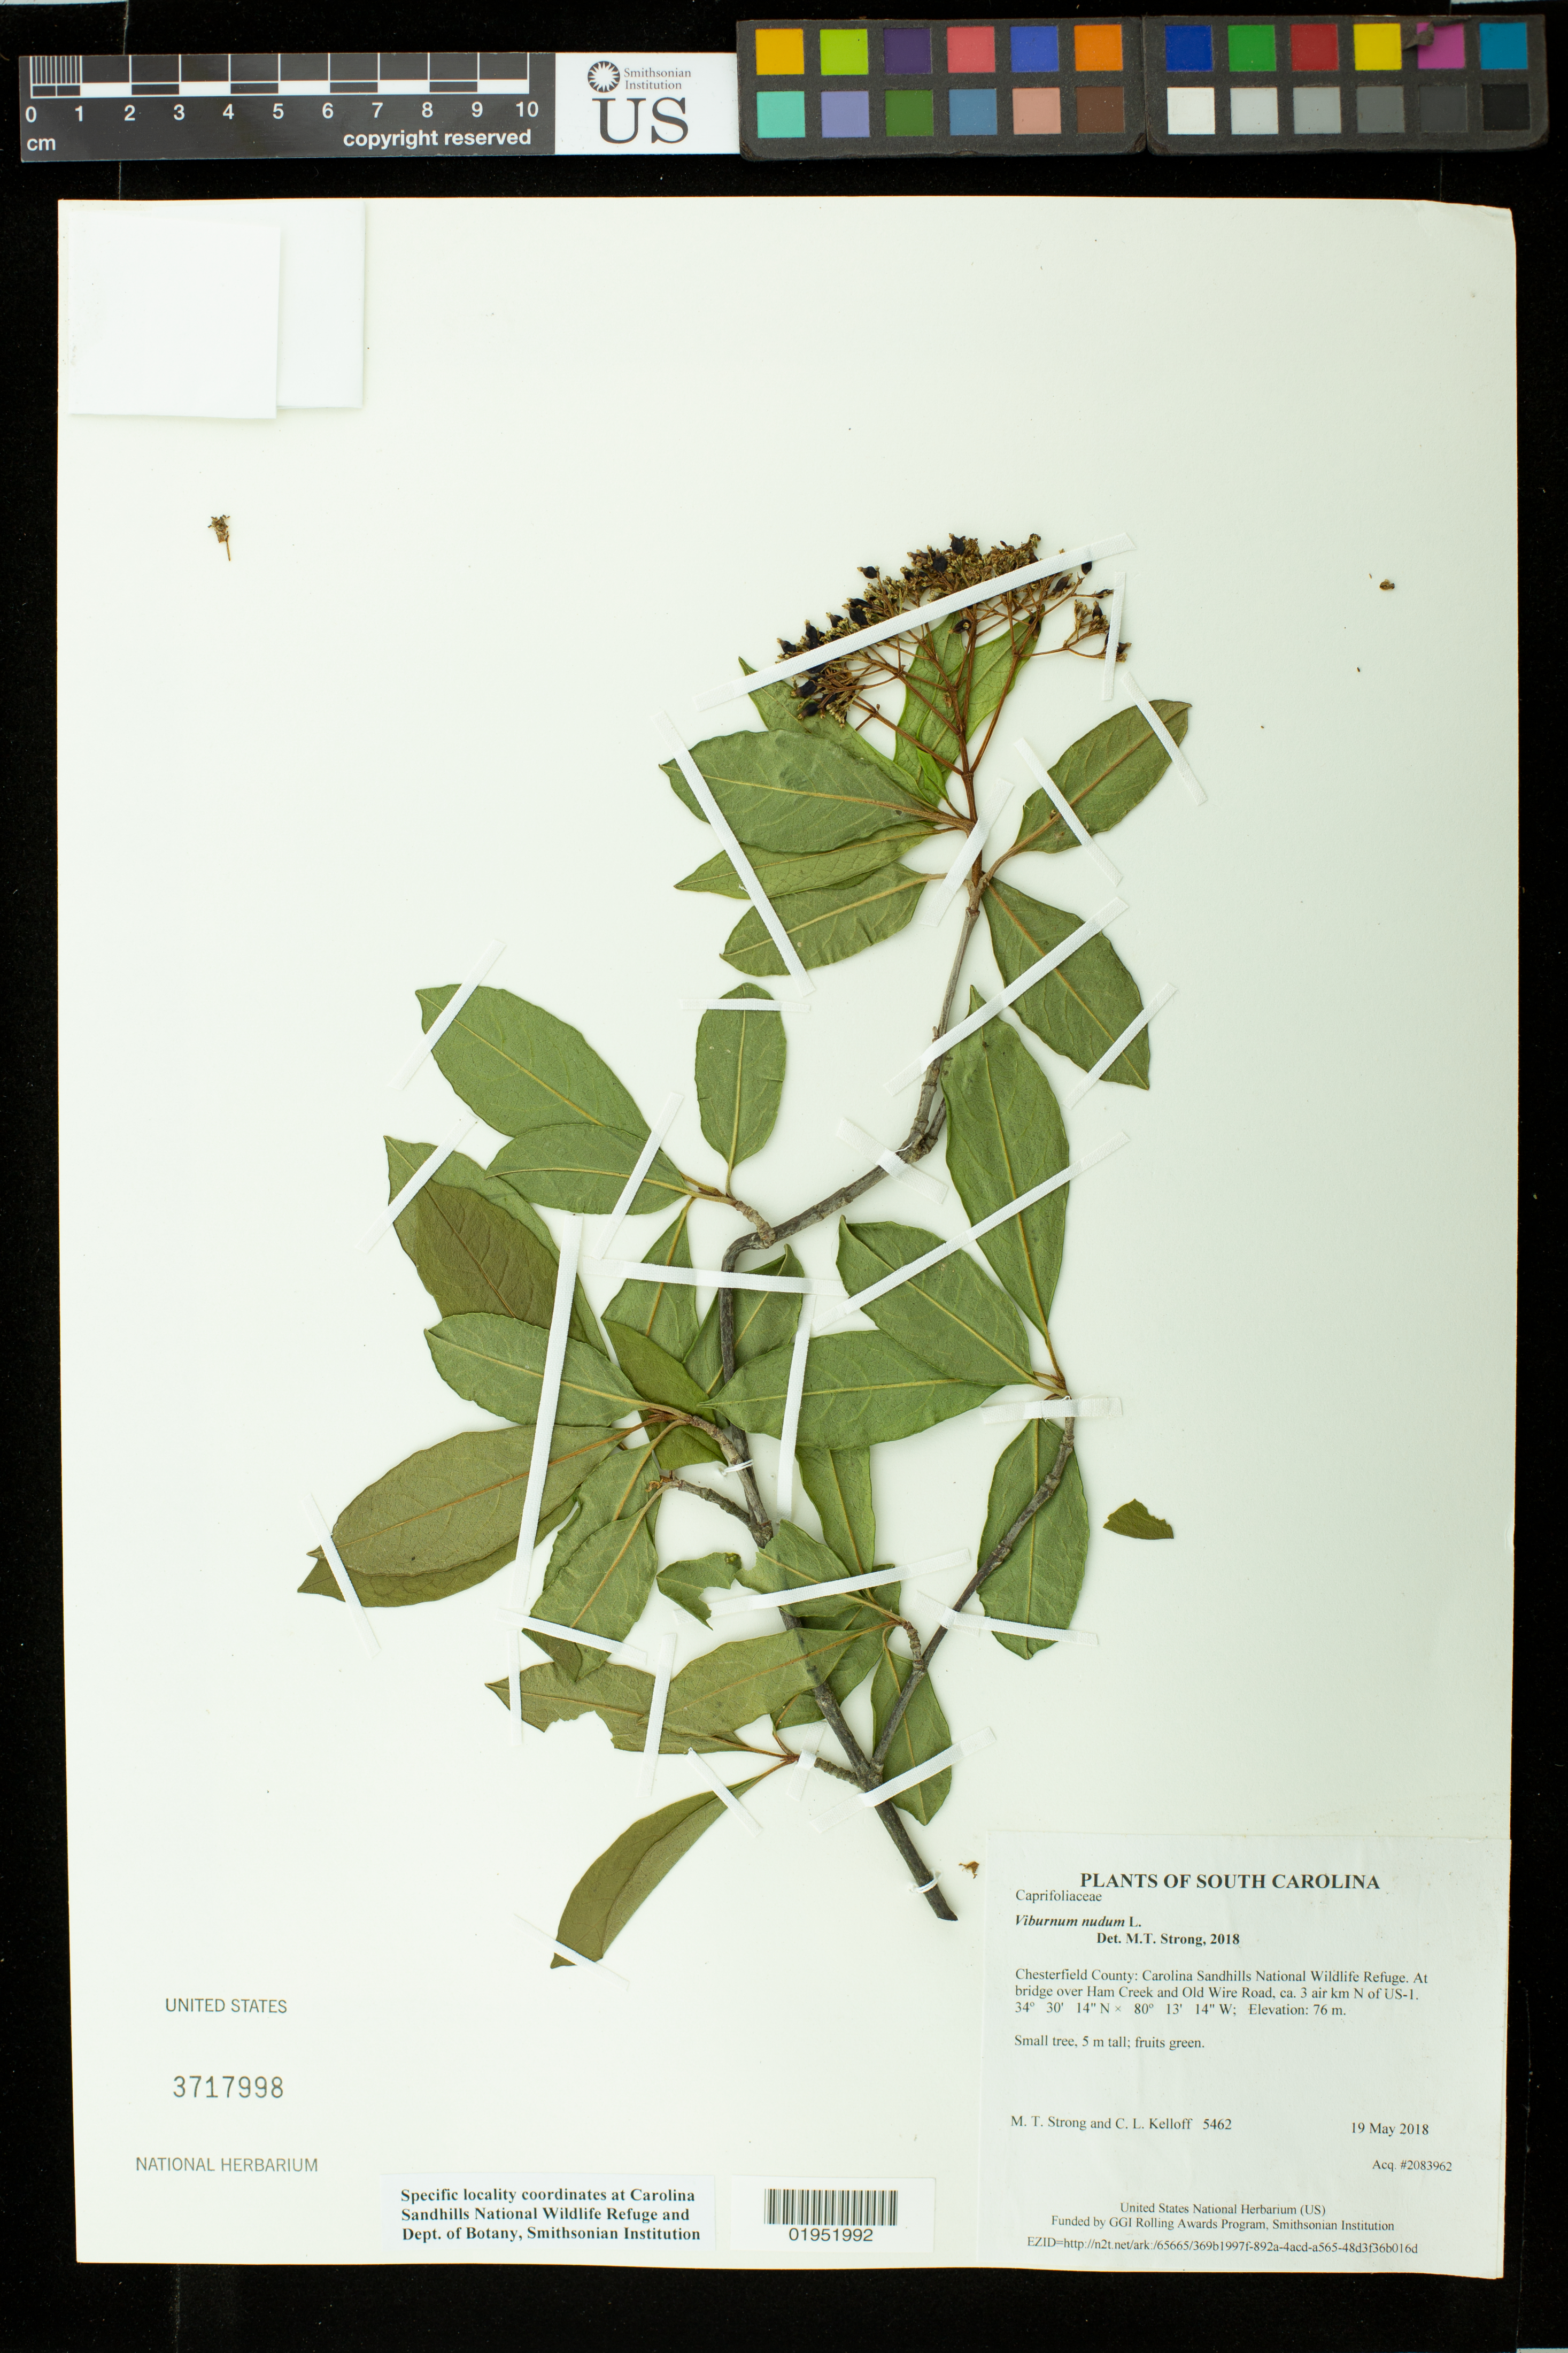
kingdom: Plantae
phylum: Tracheophyta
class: Magnoliopsida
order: Dipsacales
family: Viburnaceae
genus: Viburnum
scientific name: Viburnum nudum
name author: L.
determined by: Strong, Mark T., (BOT), Smithsonian Institution - National Museum of Natural History (UNITED STATES)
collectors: M. T. Strong & C. L. Kelloff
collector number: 5462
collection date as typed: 19 May 2018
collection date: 2018-05-19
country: United States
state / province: South Carolina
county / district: Chesterfield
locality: Carolina Sandhills National Wildlife Refuge. At bridge over Ham Creek and Old Wire Road, ca. 3 air km N of US1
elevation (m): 76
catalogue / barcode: US 3717998